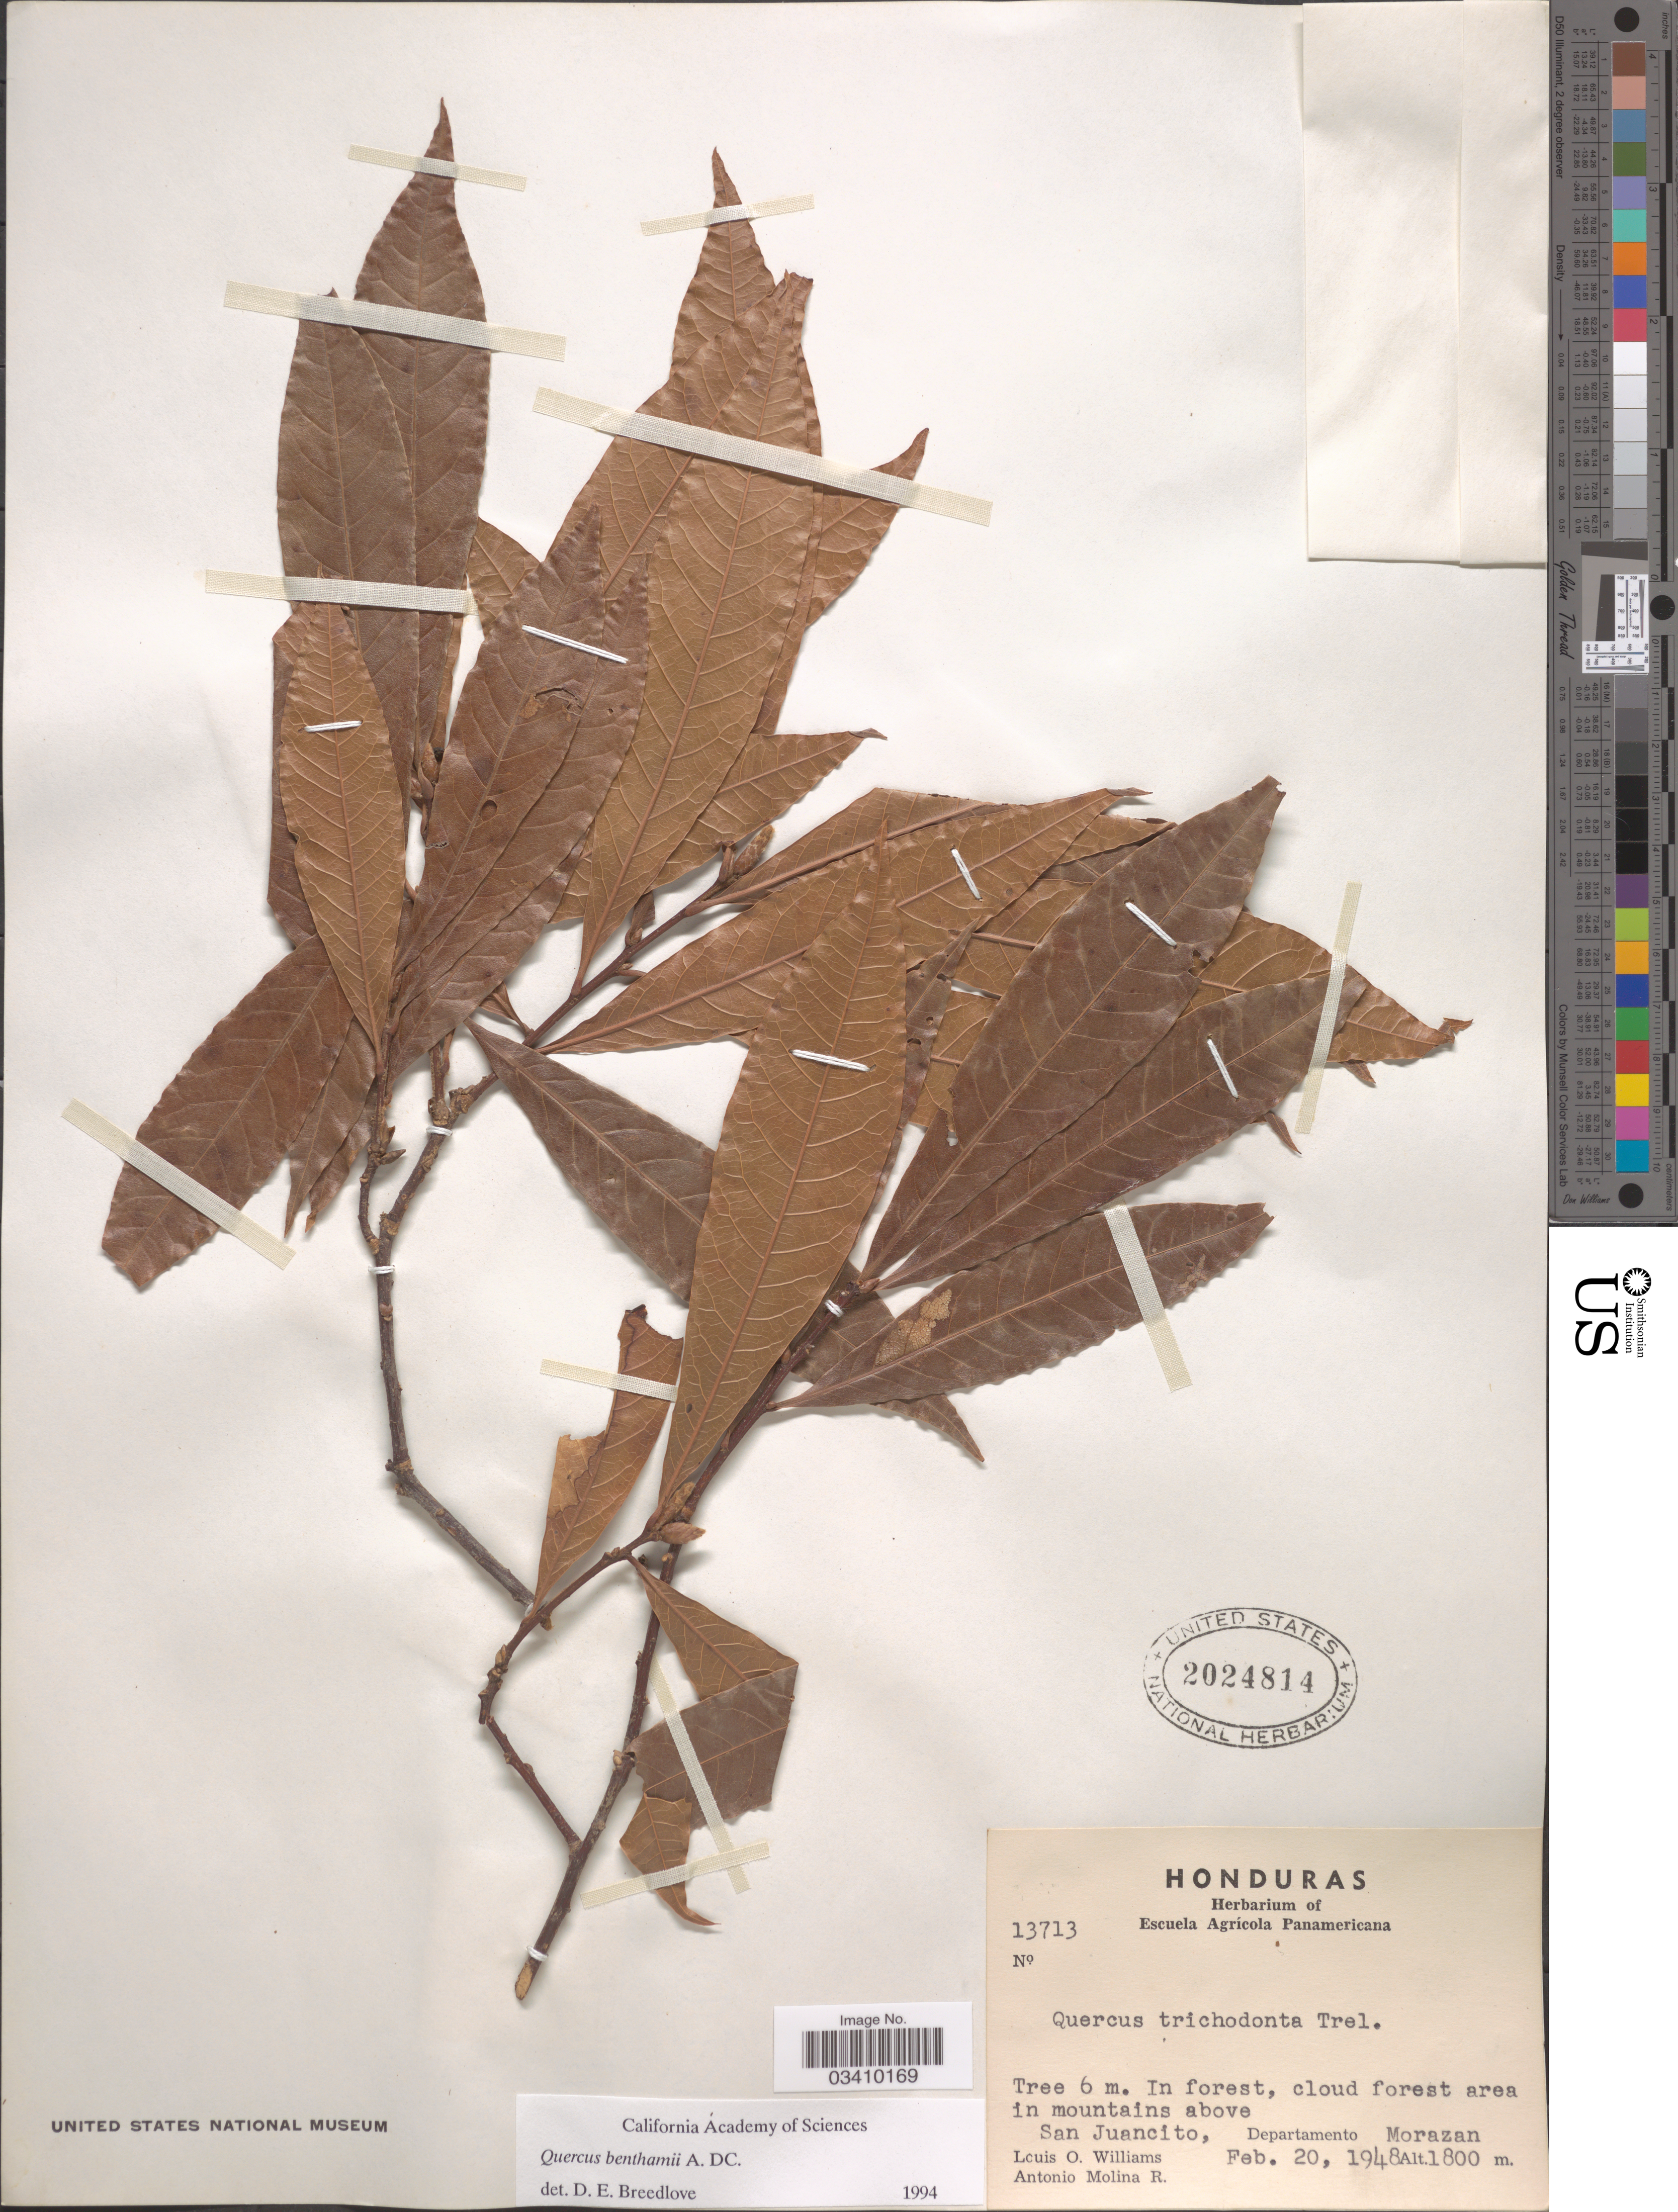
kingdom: Plantae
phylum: Tracheophyta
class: Magnoliopsida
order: Fagales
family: Fagaceae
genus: Quercus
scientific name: Quercus benthamii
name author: A. DC.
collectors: L. O. Williams & A. Molina R.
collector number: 13713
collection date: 1948-02-20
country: Honduras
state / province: Fco. Morazán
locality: In forest, cloud forest area in mountains above San Juancito, Departamento Morazan.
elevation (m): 1800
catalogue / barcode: US 2024814